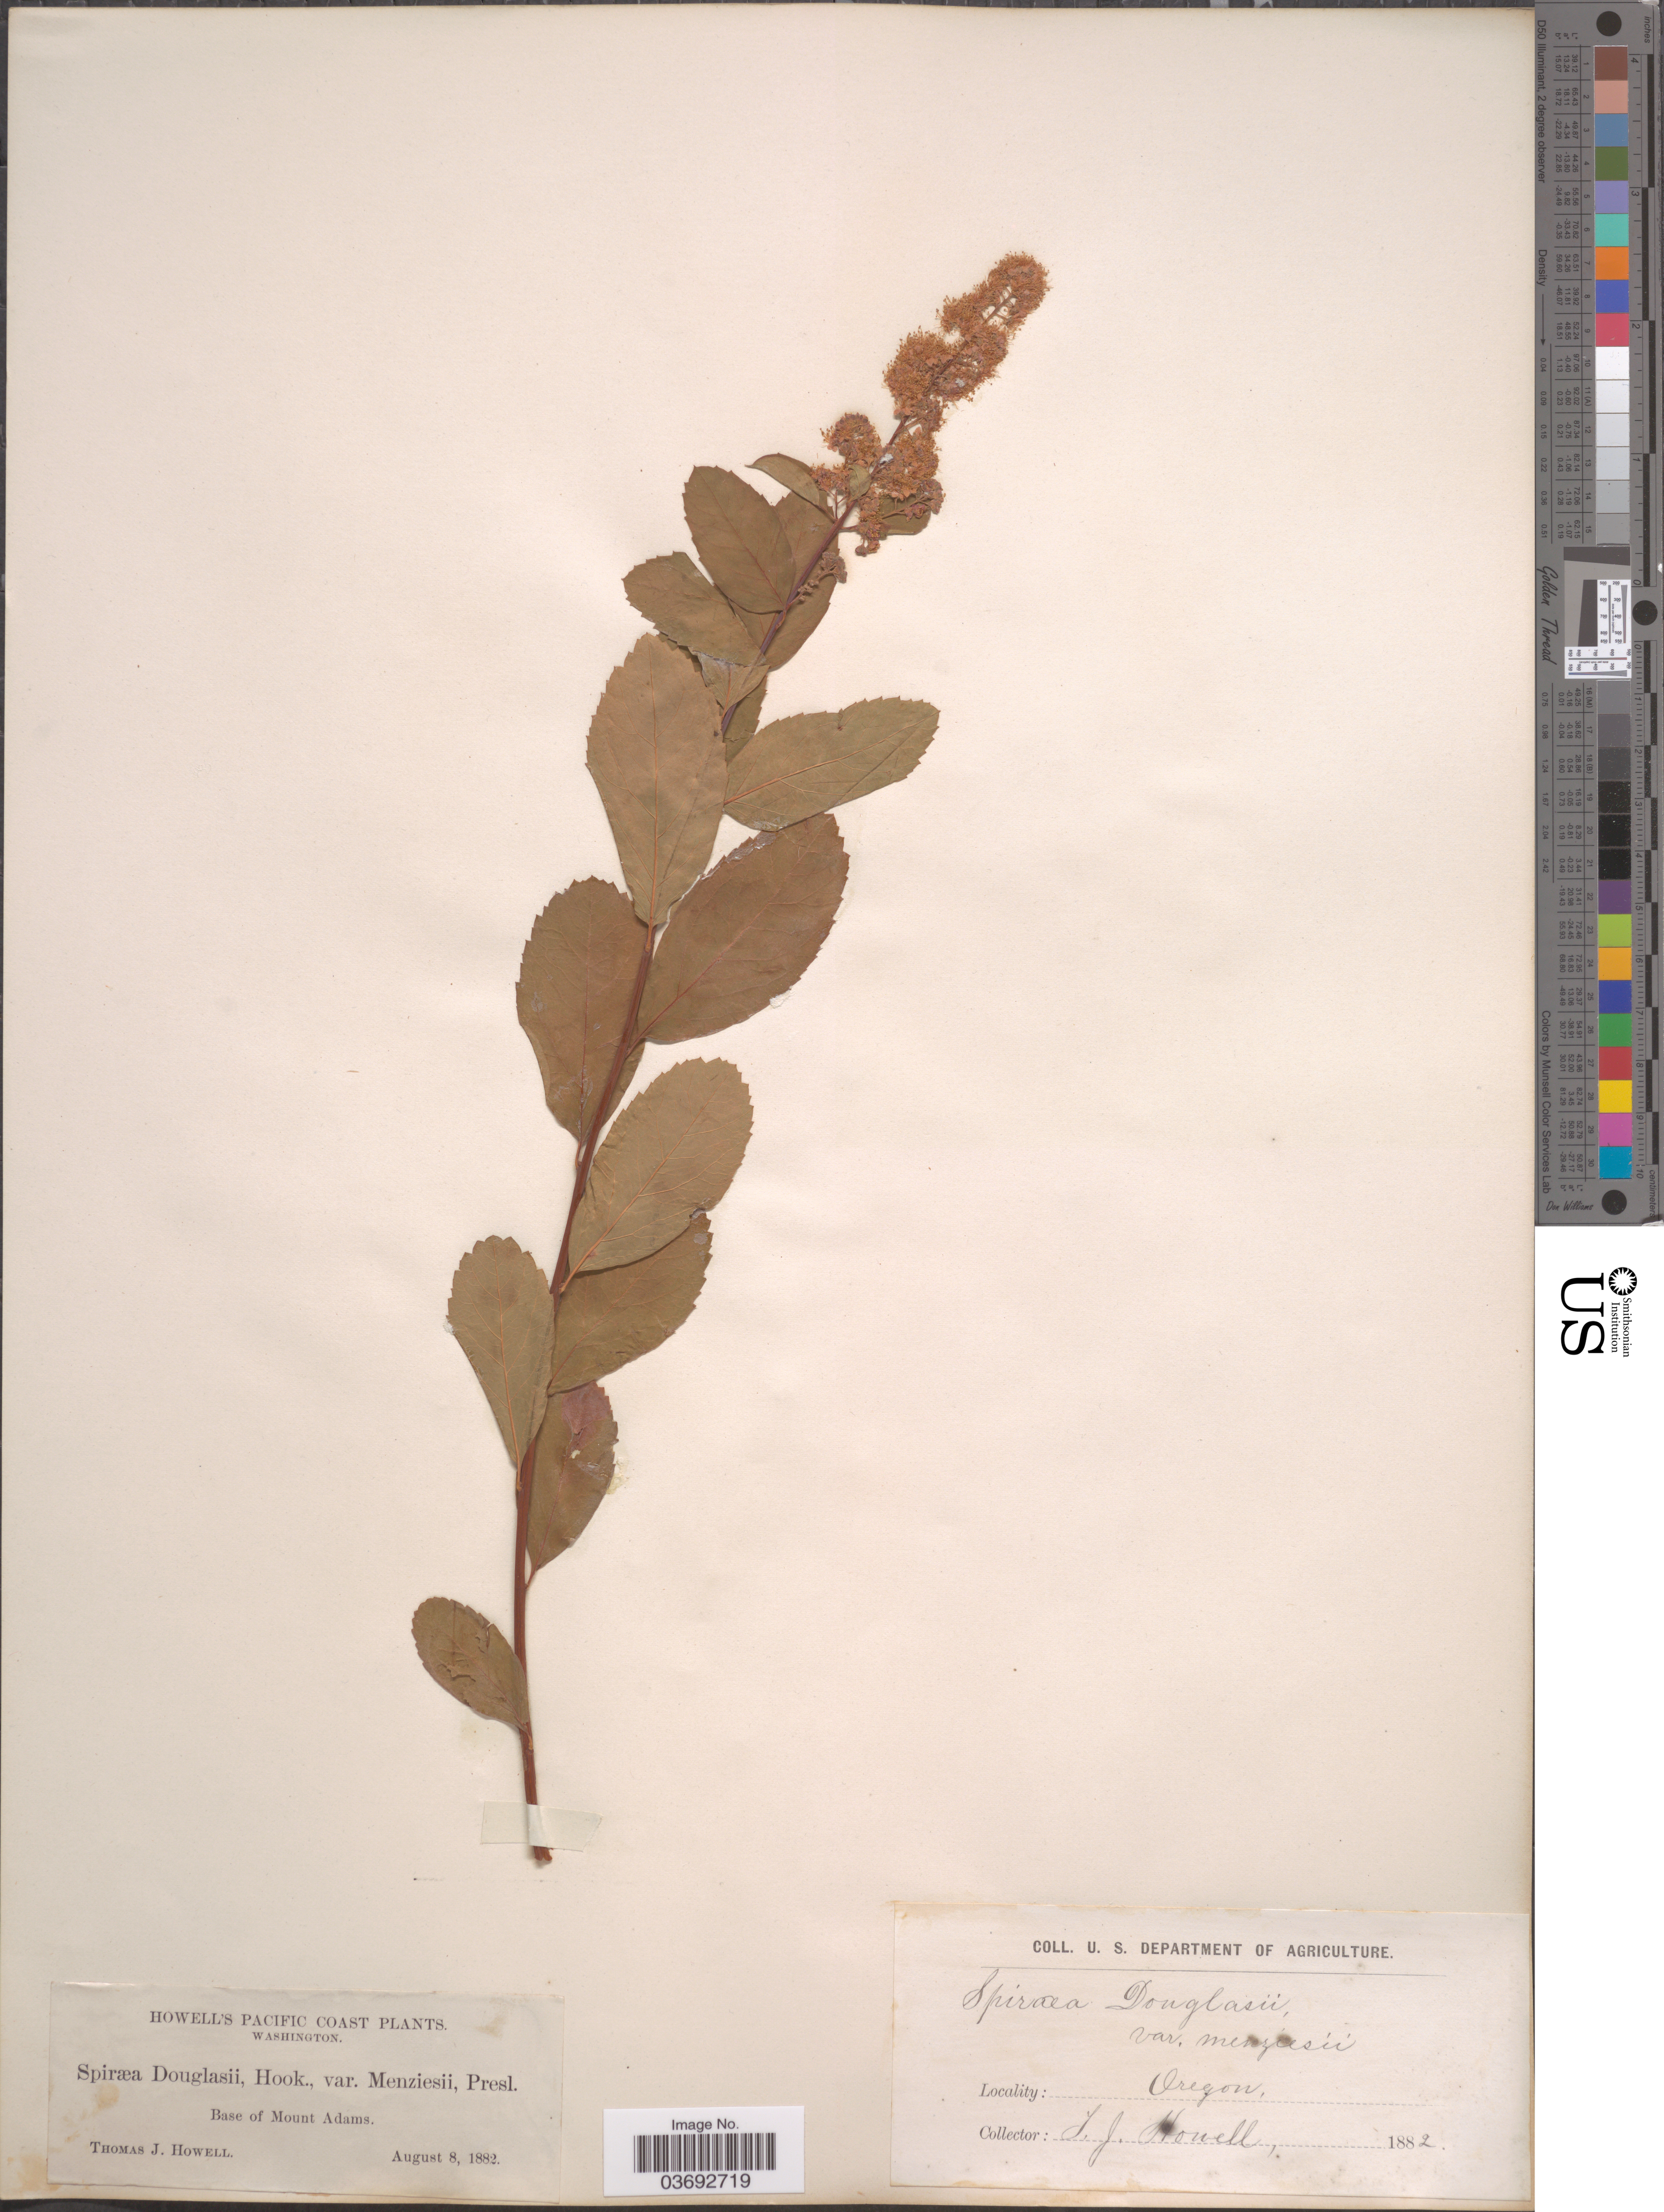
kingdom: Plantae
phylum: Tracheophyta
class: Magnoliopsida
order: Rosales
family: Rosaceae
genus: Spiraea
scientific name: Spiraea menziesii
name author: Hook.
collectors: T. J. Howell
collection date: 1882-08-08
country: United States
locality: Pacific Coast. Washington. Base of Mount Adams. Oregon.